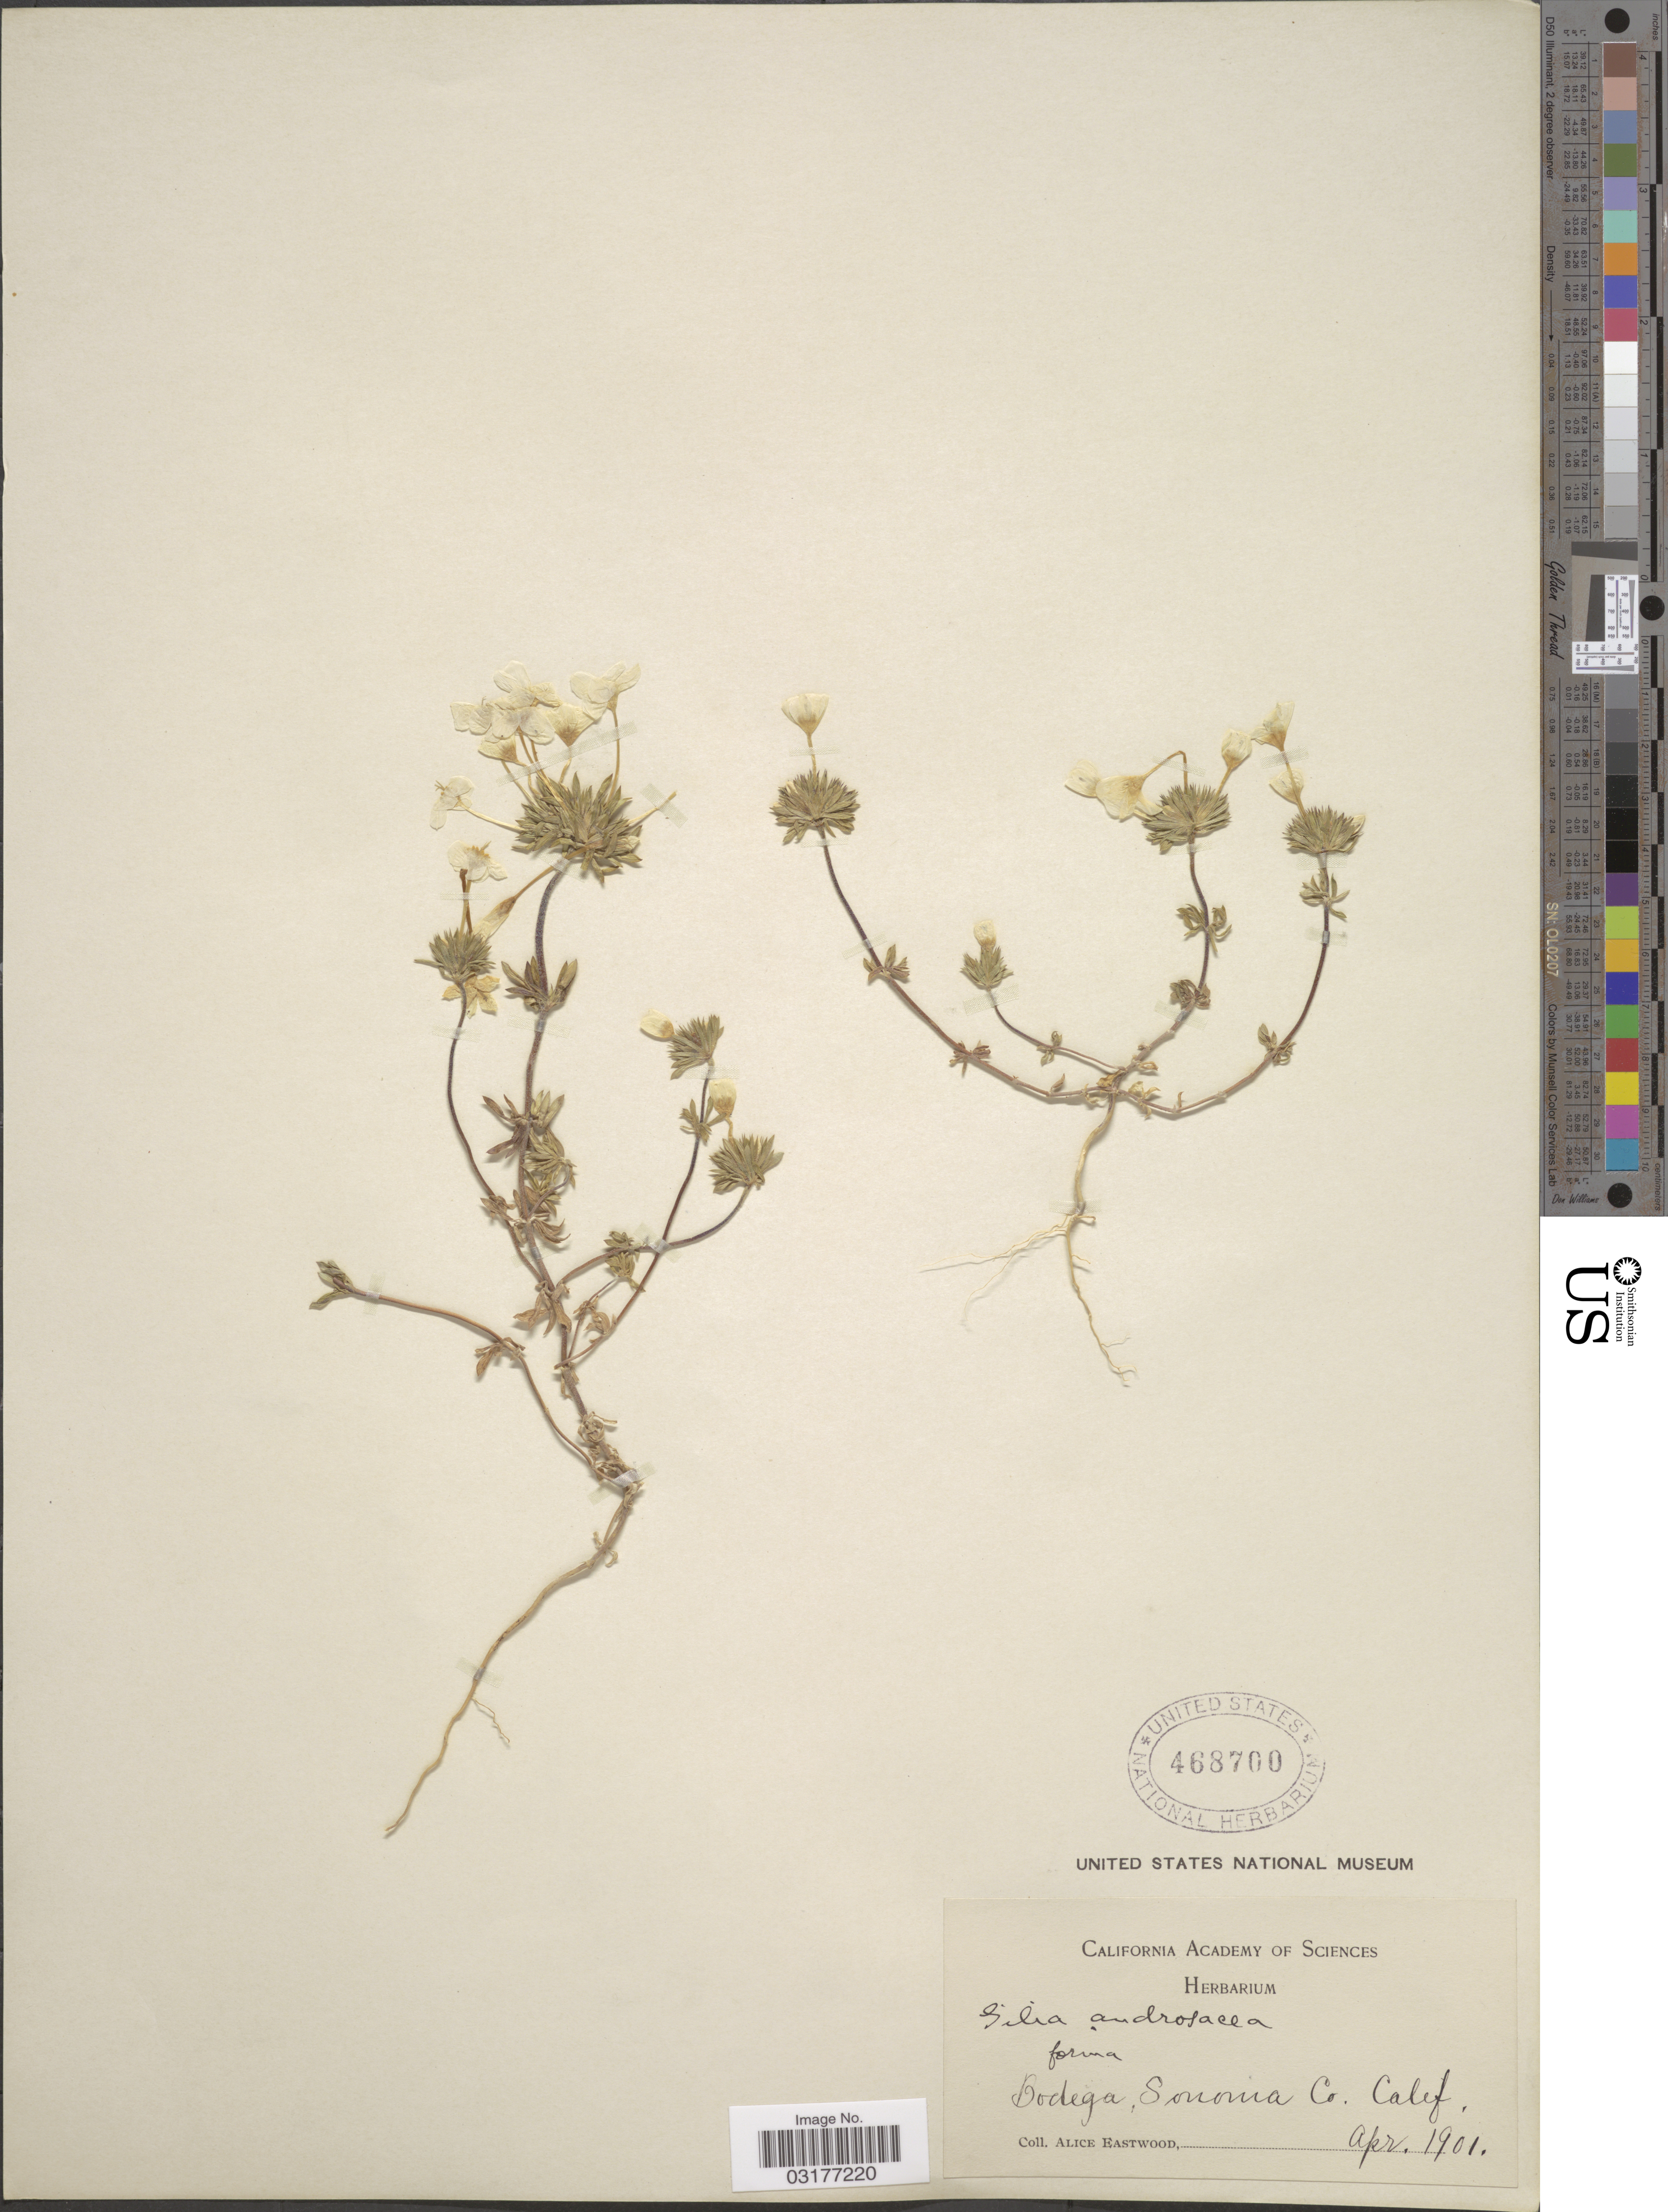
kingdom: Plantae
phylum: Tracheophyta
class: Magnoliopsida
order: Ericales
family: Polemoniaceae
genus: Leptosiphon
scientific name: Leptosiphon parviflorus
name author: Benth.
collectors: A. Eastwood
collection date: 1901-04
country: United States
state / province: California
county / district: Sonoma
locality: Bodega, Sonoma Co. Calif.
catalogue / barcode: US 468700